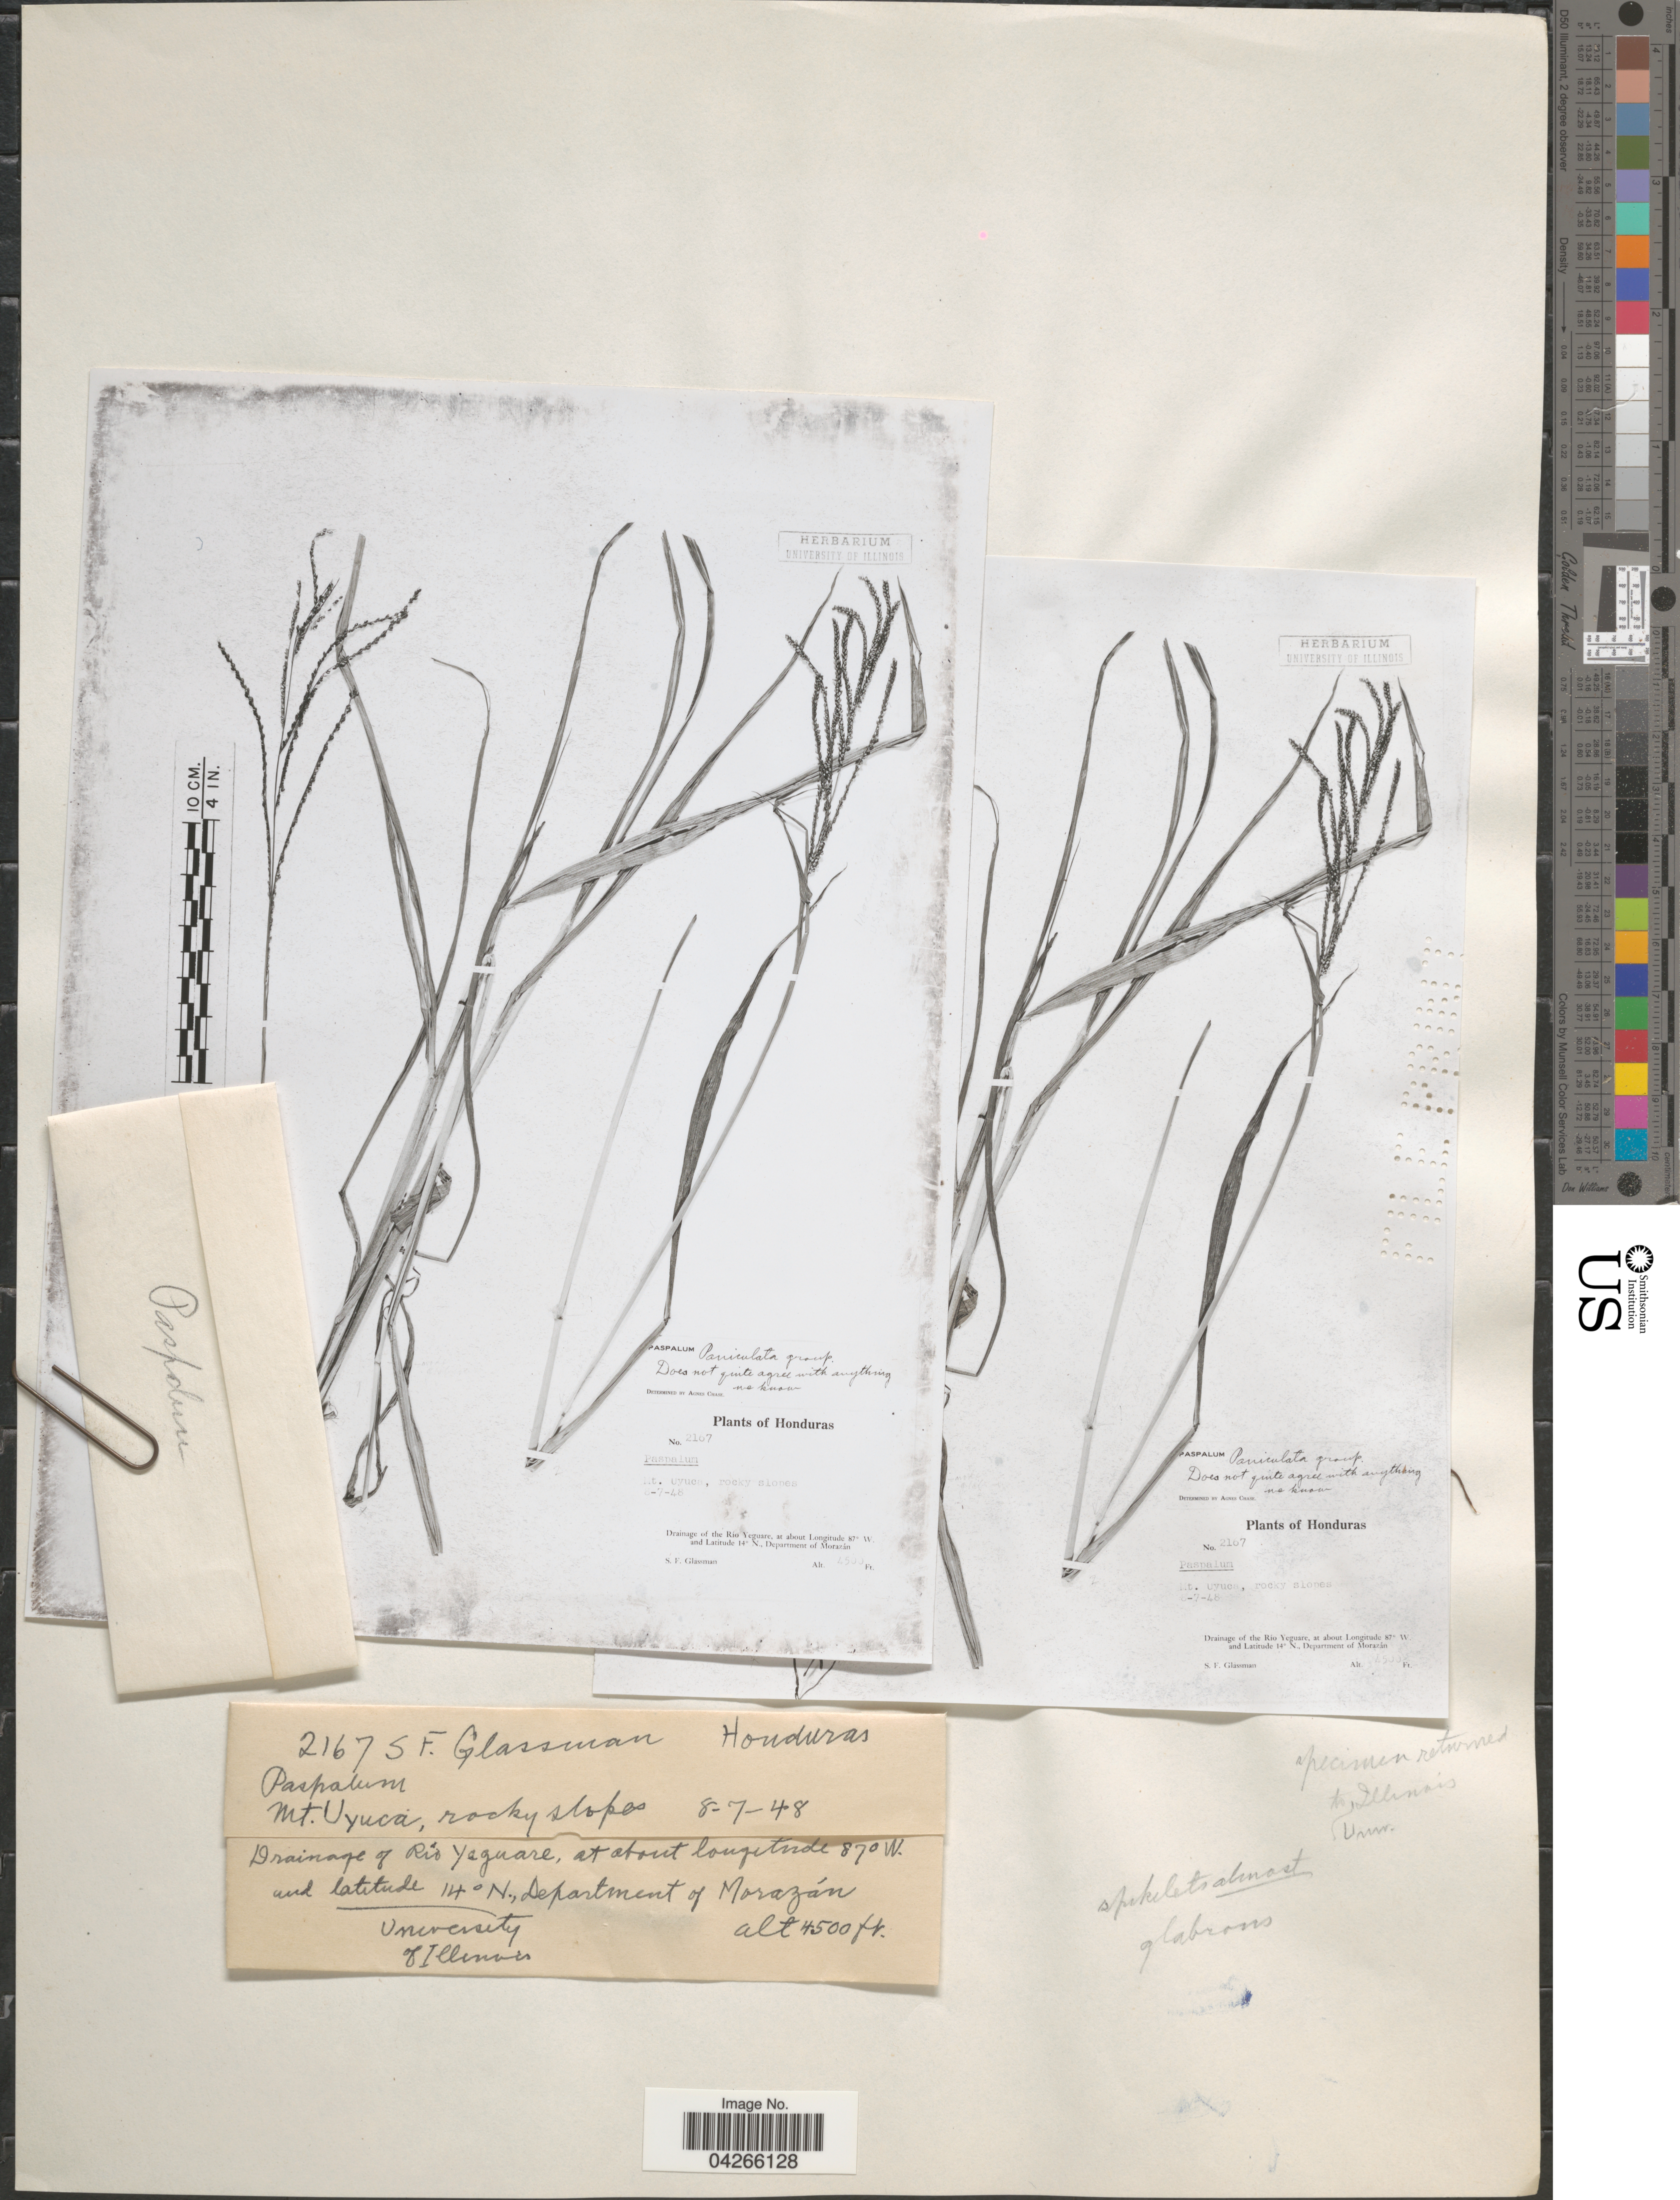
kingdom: Plantae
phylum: Tracheophyta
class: Liliopsida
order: Poales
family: Poaceae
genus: Paspalum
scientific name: Paspalum sp.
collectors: S. F. Glassman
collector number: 2167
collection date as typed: Transcribed d/m/y: 8/7/48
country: Honduras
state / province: Fco. Morazán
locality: Mt. Uyuca, rocky slopes. Drainage of the Río Yeguare, Department of Morazán.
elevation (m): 1372